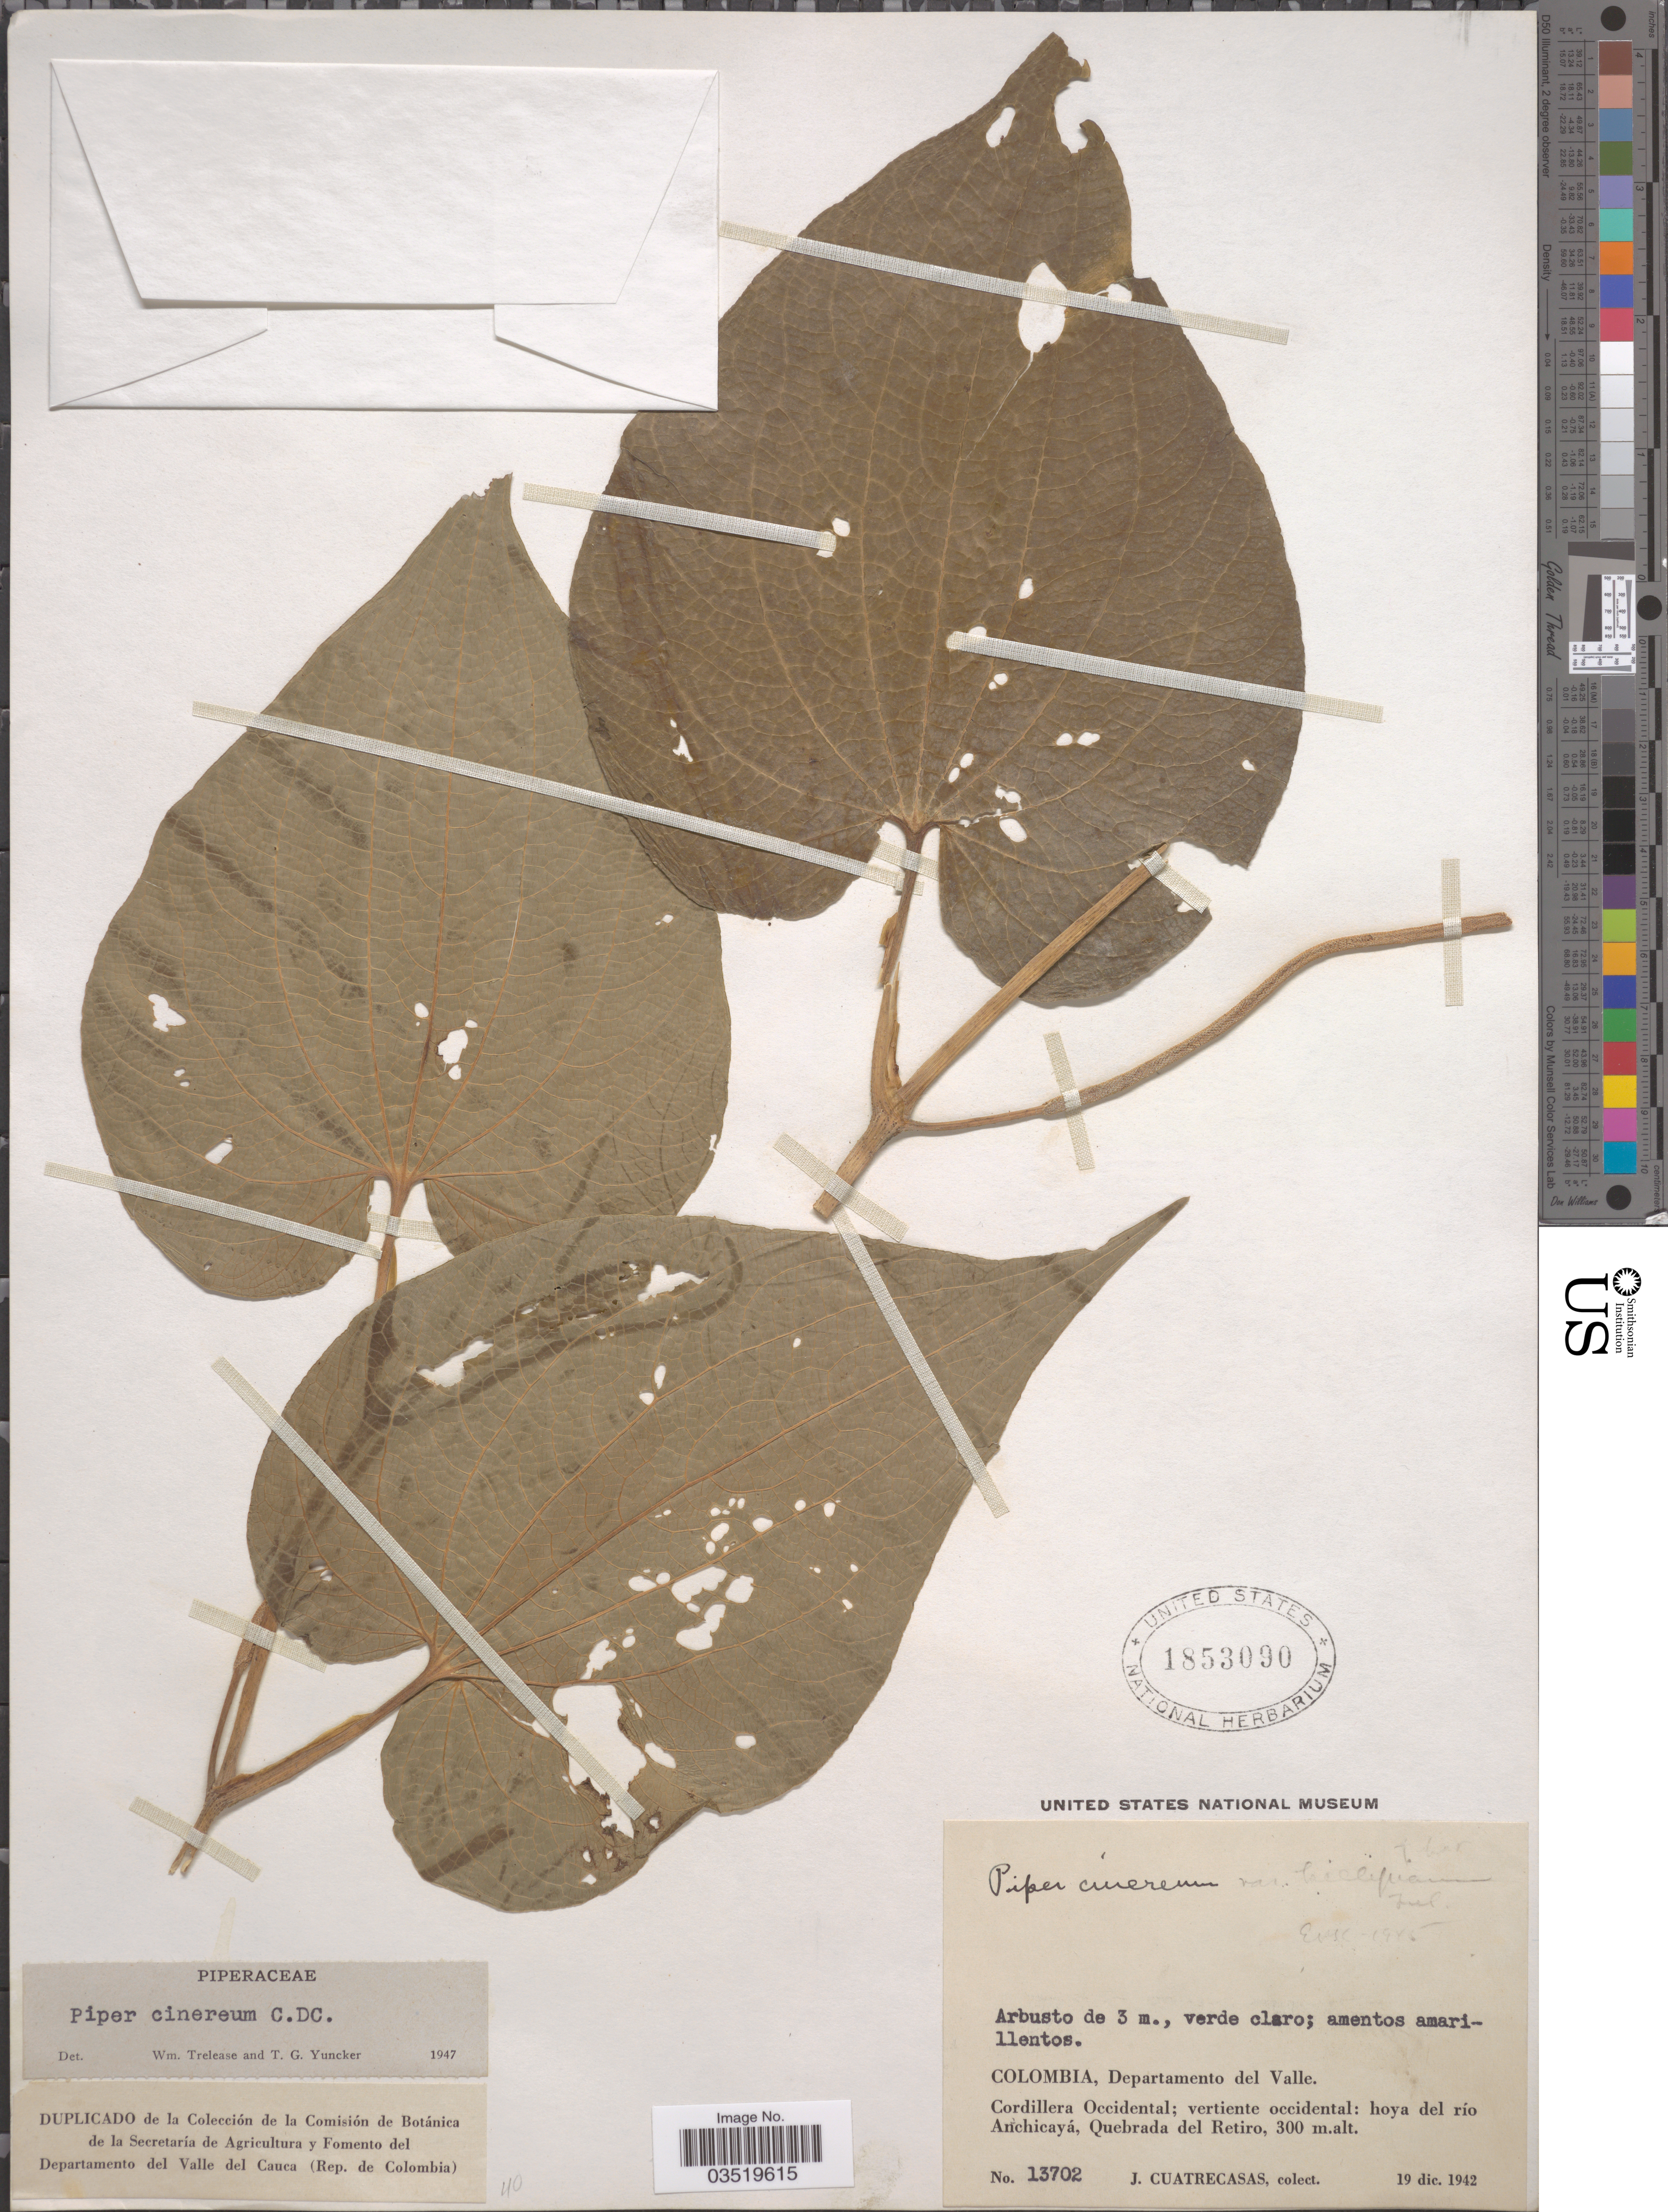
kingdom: Plantae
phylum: Tracheophyta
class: Magnoliopsida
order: Piperales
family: Piperaceae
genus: Piper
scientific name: Piper cinereum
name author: C. DC.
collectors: J. Cuatrecasas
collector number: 13702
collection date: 1942-12-19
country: Colombia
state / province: Valle del Cauca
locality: Departamento del Valle. Cordillera Occidental; vertiente occidental: hoya del río Anchicayá, Quebrada del Retiro.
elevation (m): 300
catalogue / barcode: US 1853090